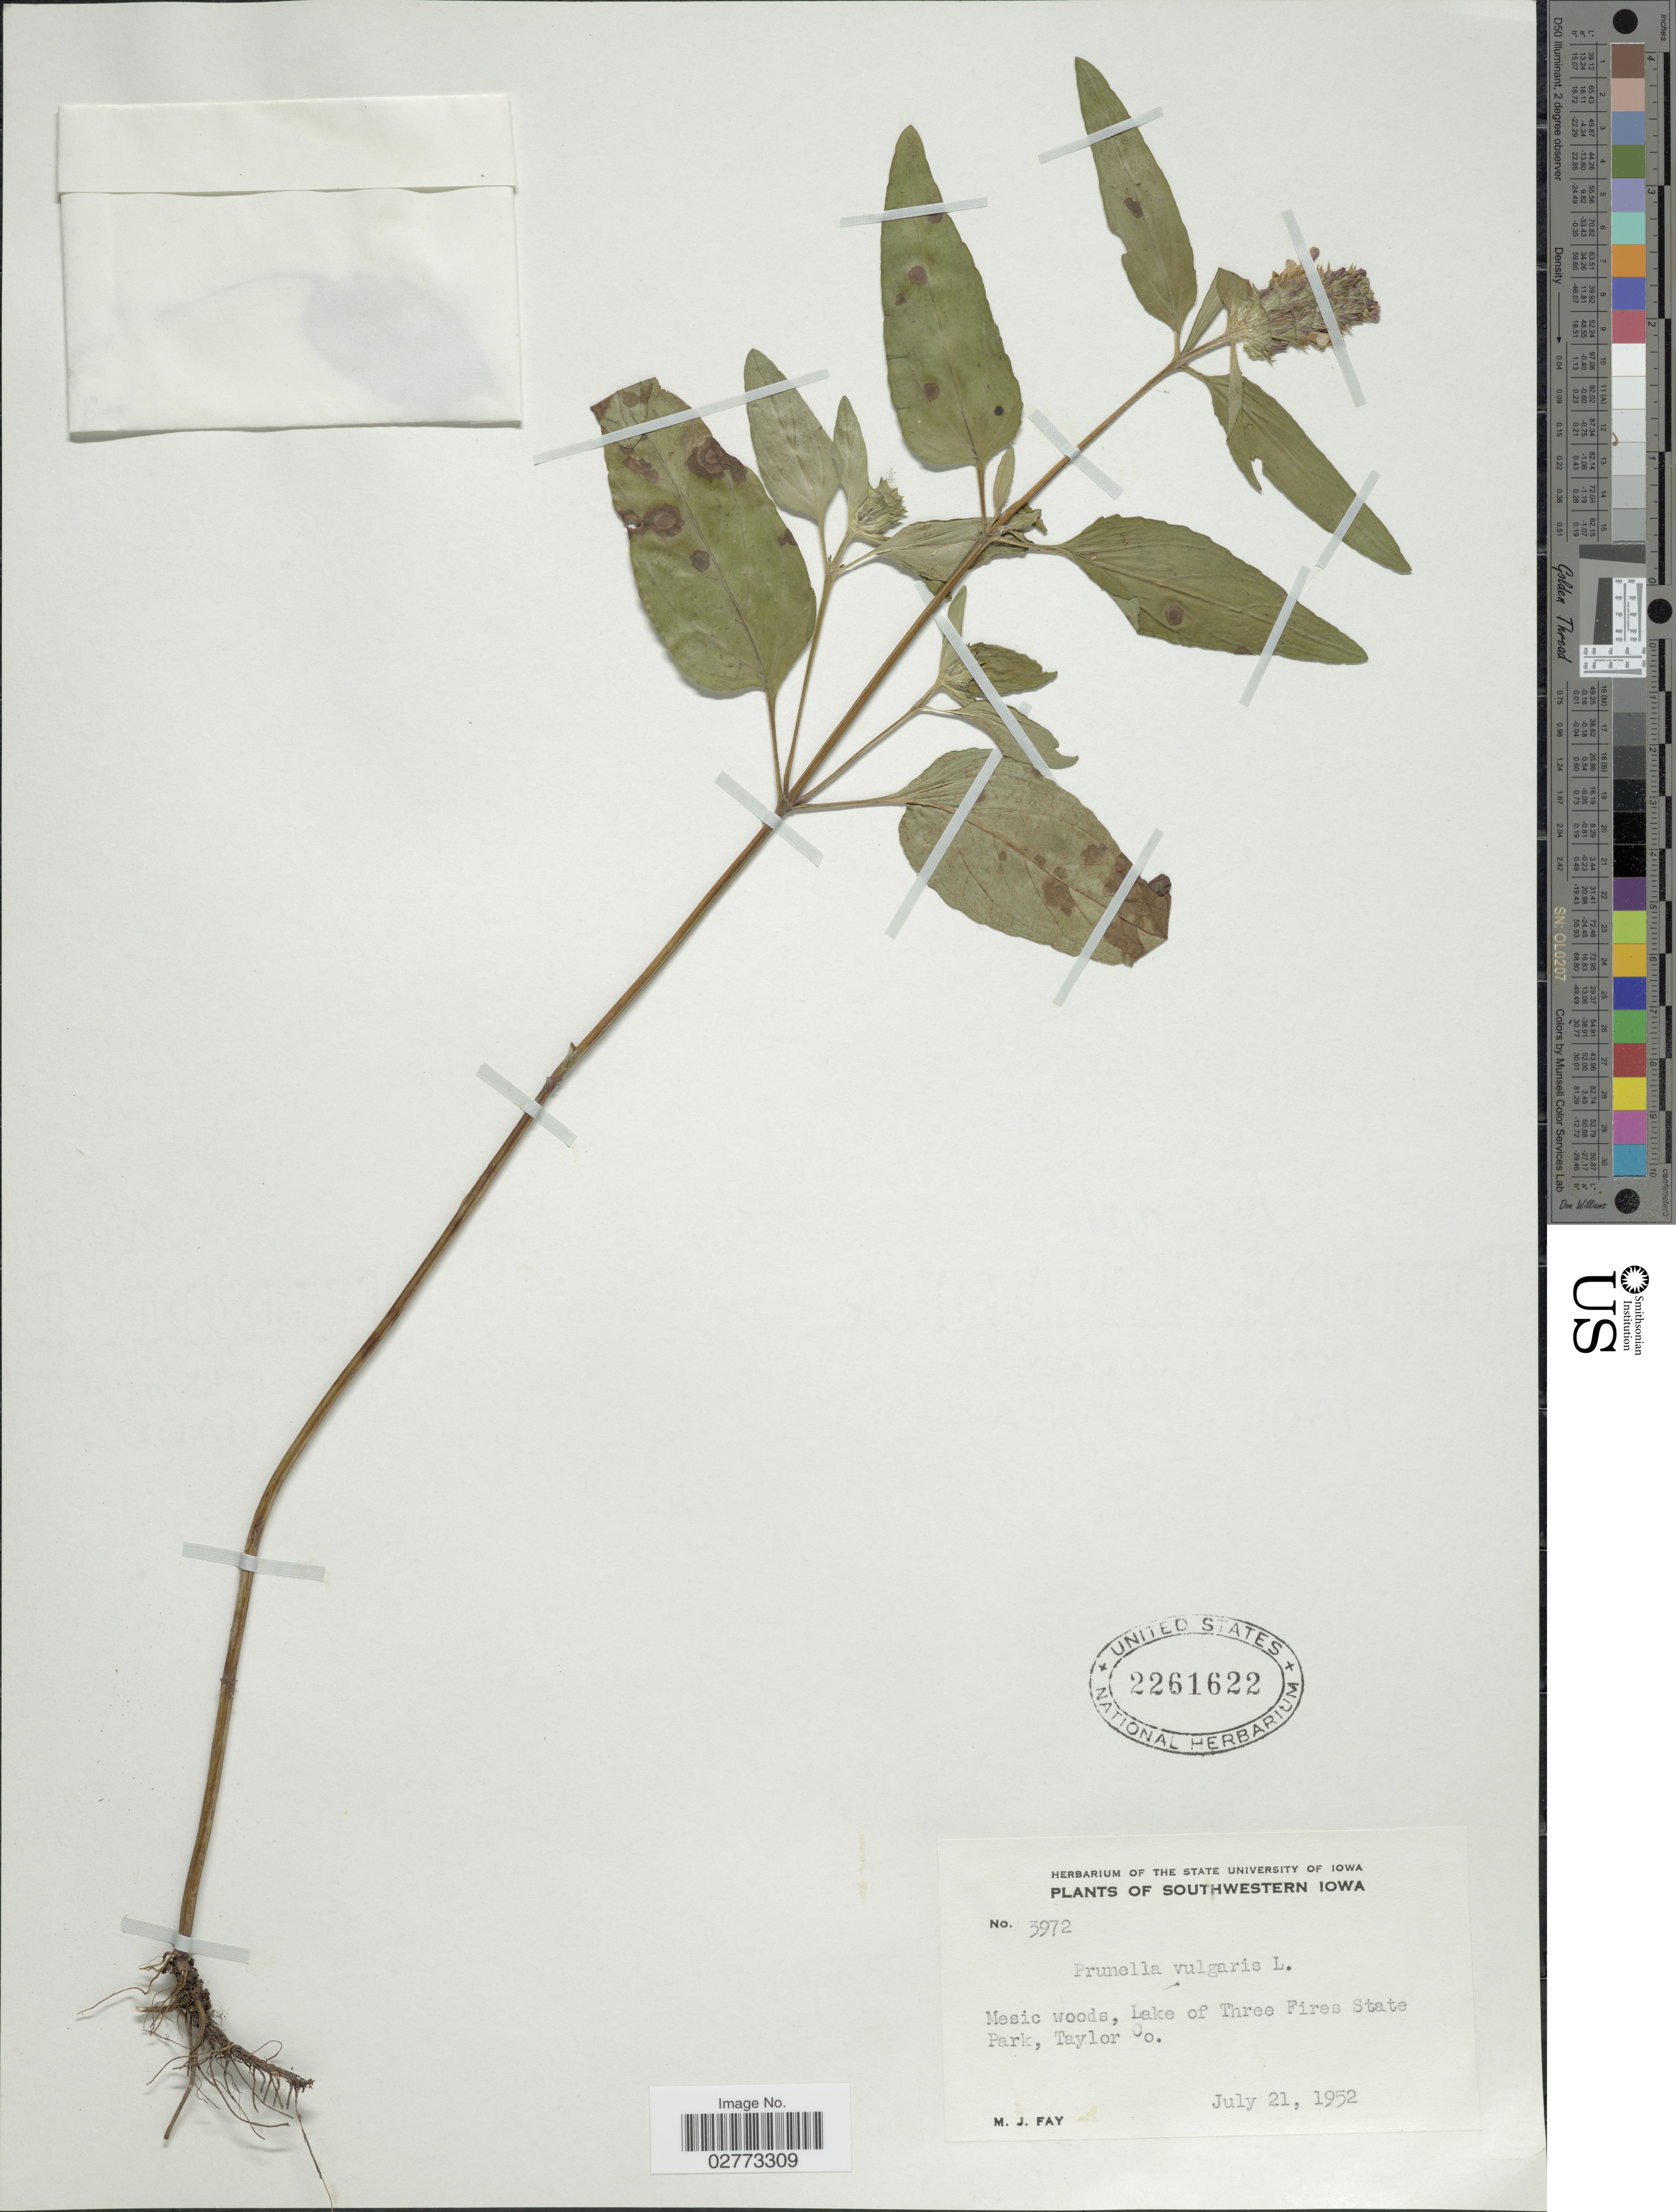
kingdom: Plantae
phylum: Tracheophyta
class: Magnoliopsida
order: Lamiales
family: Lamiaceae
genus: Prunella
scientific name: Prunella vulgaris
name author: L.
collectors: M. Fay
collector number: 3972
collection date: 1952-07-21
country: United States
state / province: Iowa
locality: Southwestern Iowa. Mesic woods, Lake of Three Fires State Park, Taylor Co.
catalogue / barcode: US 2261622